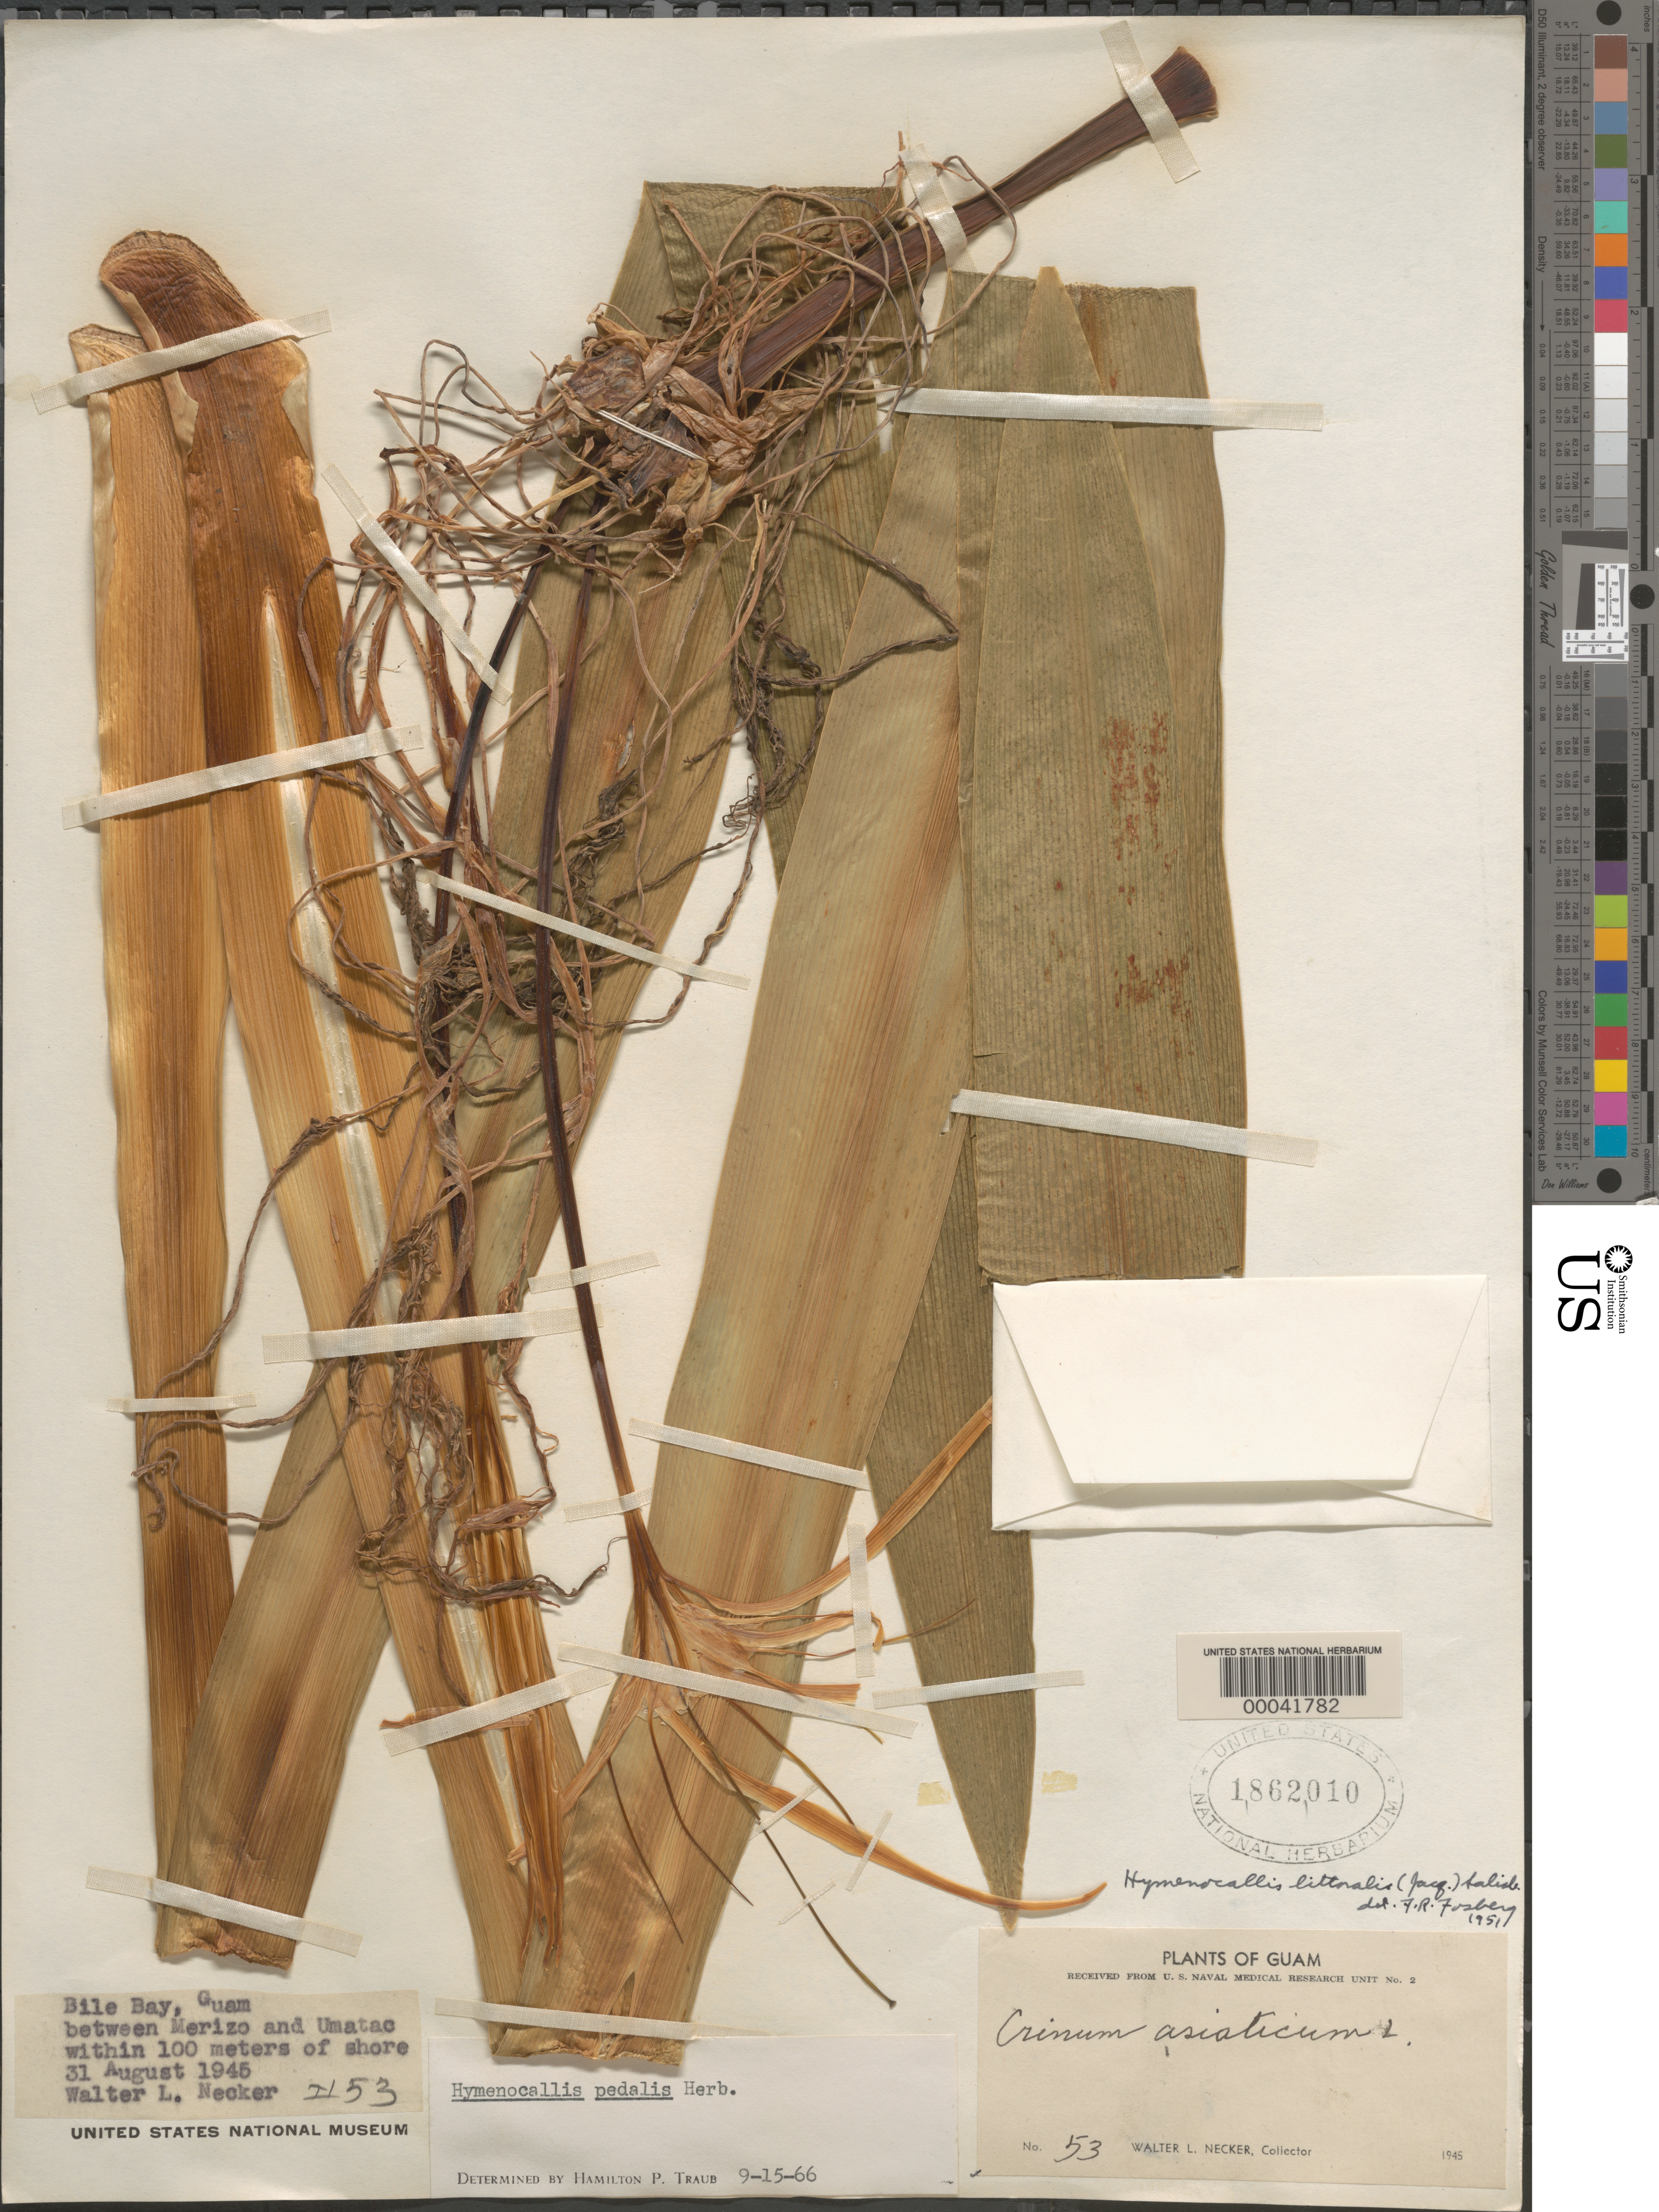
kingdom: Plantae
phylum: Tracheophyta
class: Liliopsida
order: Asparagales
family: Amaryllidaceae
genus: Hymenocallis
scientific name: Hymenocallis pedalis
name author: Herb.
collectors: W. L. Necker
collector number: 53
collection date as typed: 31 Aug 1945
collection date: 1945-08-31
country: Guam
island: Guam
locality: Bile bay, between merizo and umatac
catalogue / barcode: US 1862010